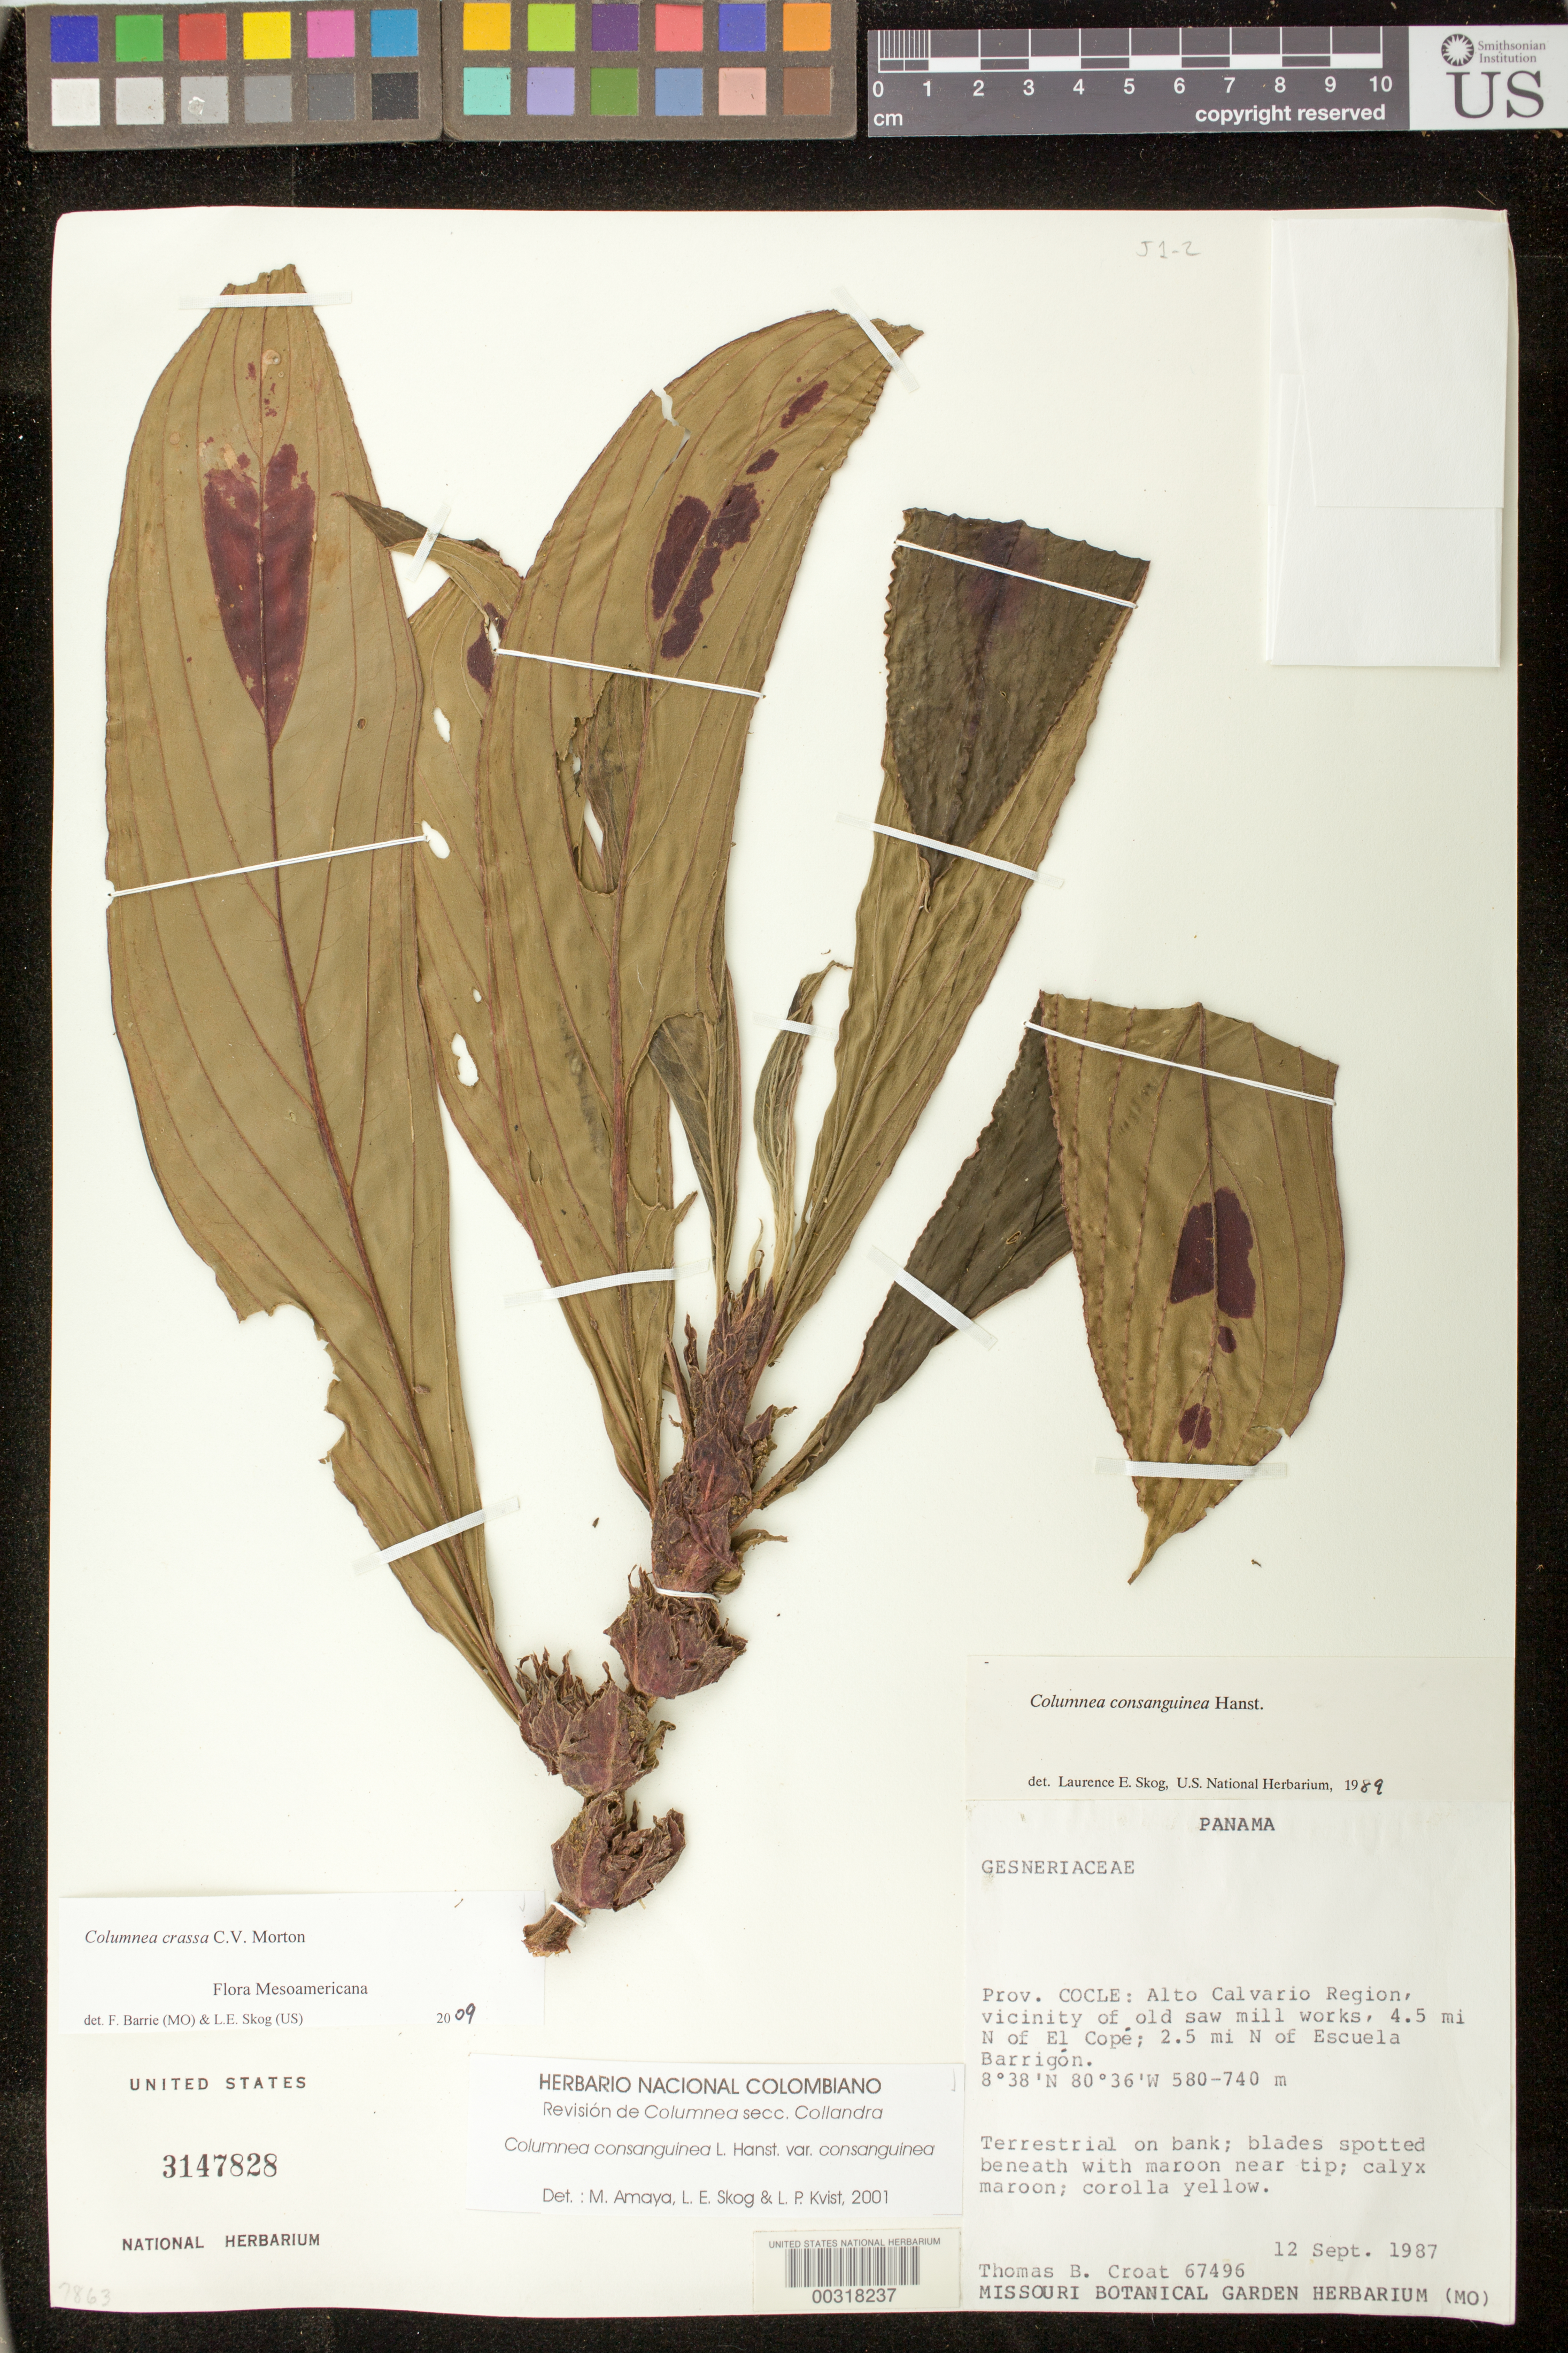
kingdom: Plantae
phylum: Tracheophyta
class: Magnoliopsida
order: Lamiales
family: Gesneriaceae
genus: Columnea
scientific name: Columnea crassa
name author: C.V. Morton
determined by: Barrie, F. R.; Skog, Laurence E.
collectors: T. B. Croat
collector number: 67496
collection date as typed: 12 Sep 1987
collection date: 1987-09-12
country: Panama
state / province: Coclé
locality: Alto Calvario region, vicinity of old saw mill works, 4.5 mi N of El Cope, 2.5 mi N of Escuela Barrigon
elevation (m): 580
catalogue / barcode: US 3147828